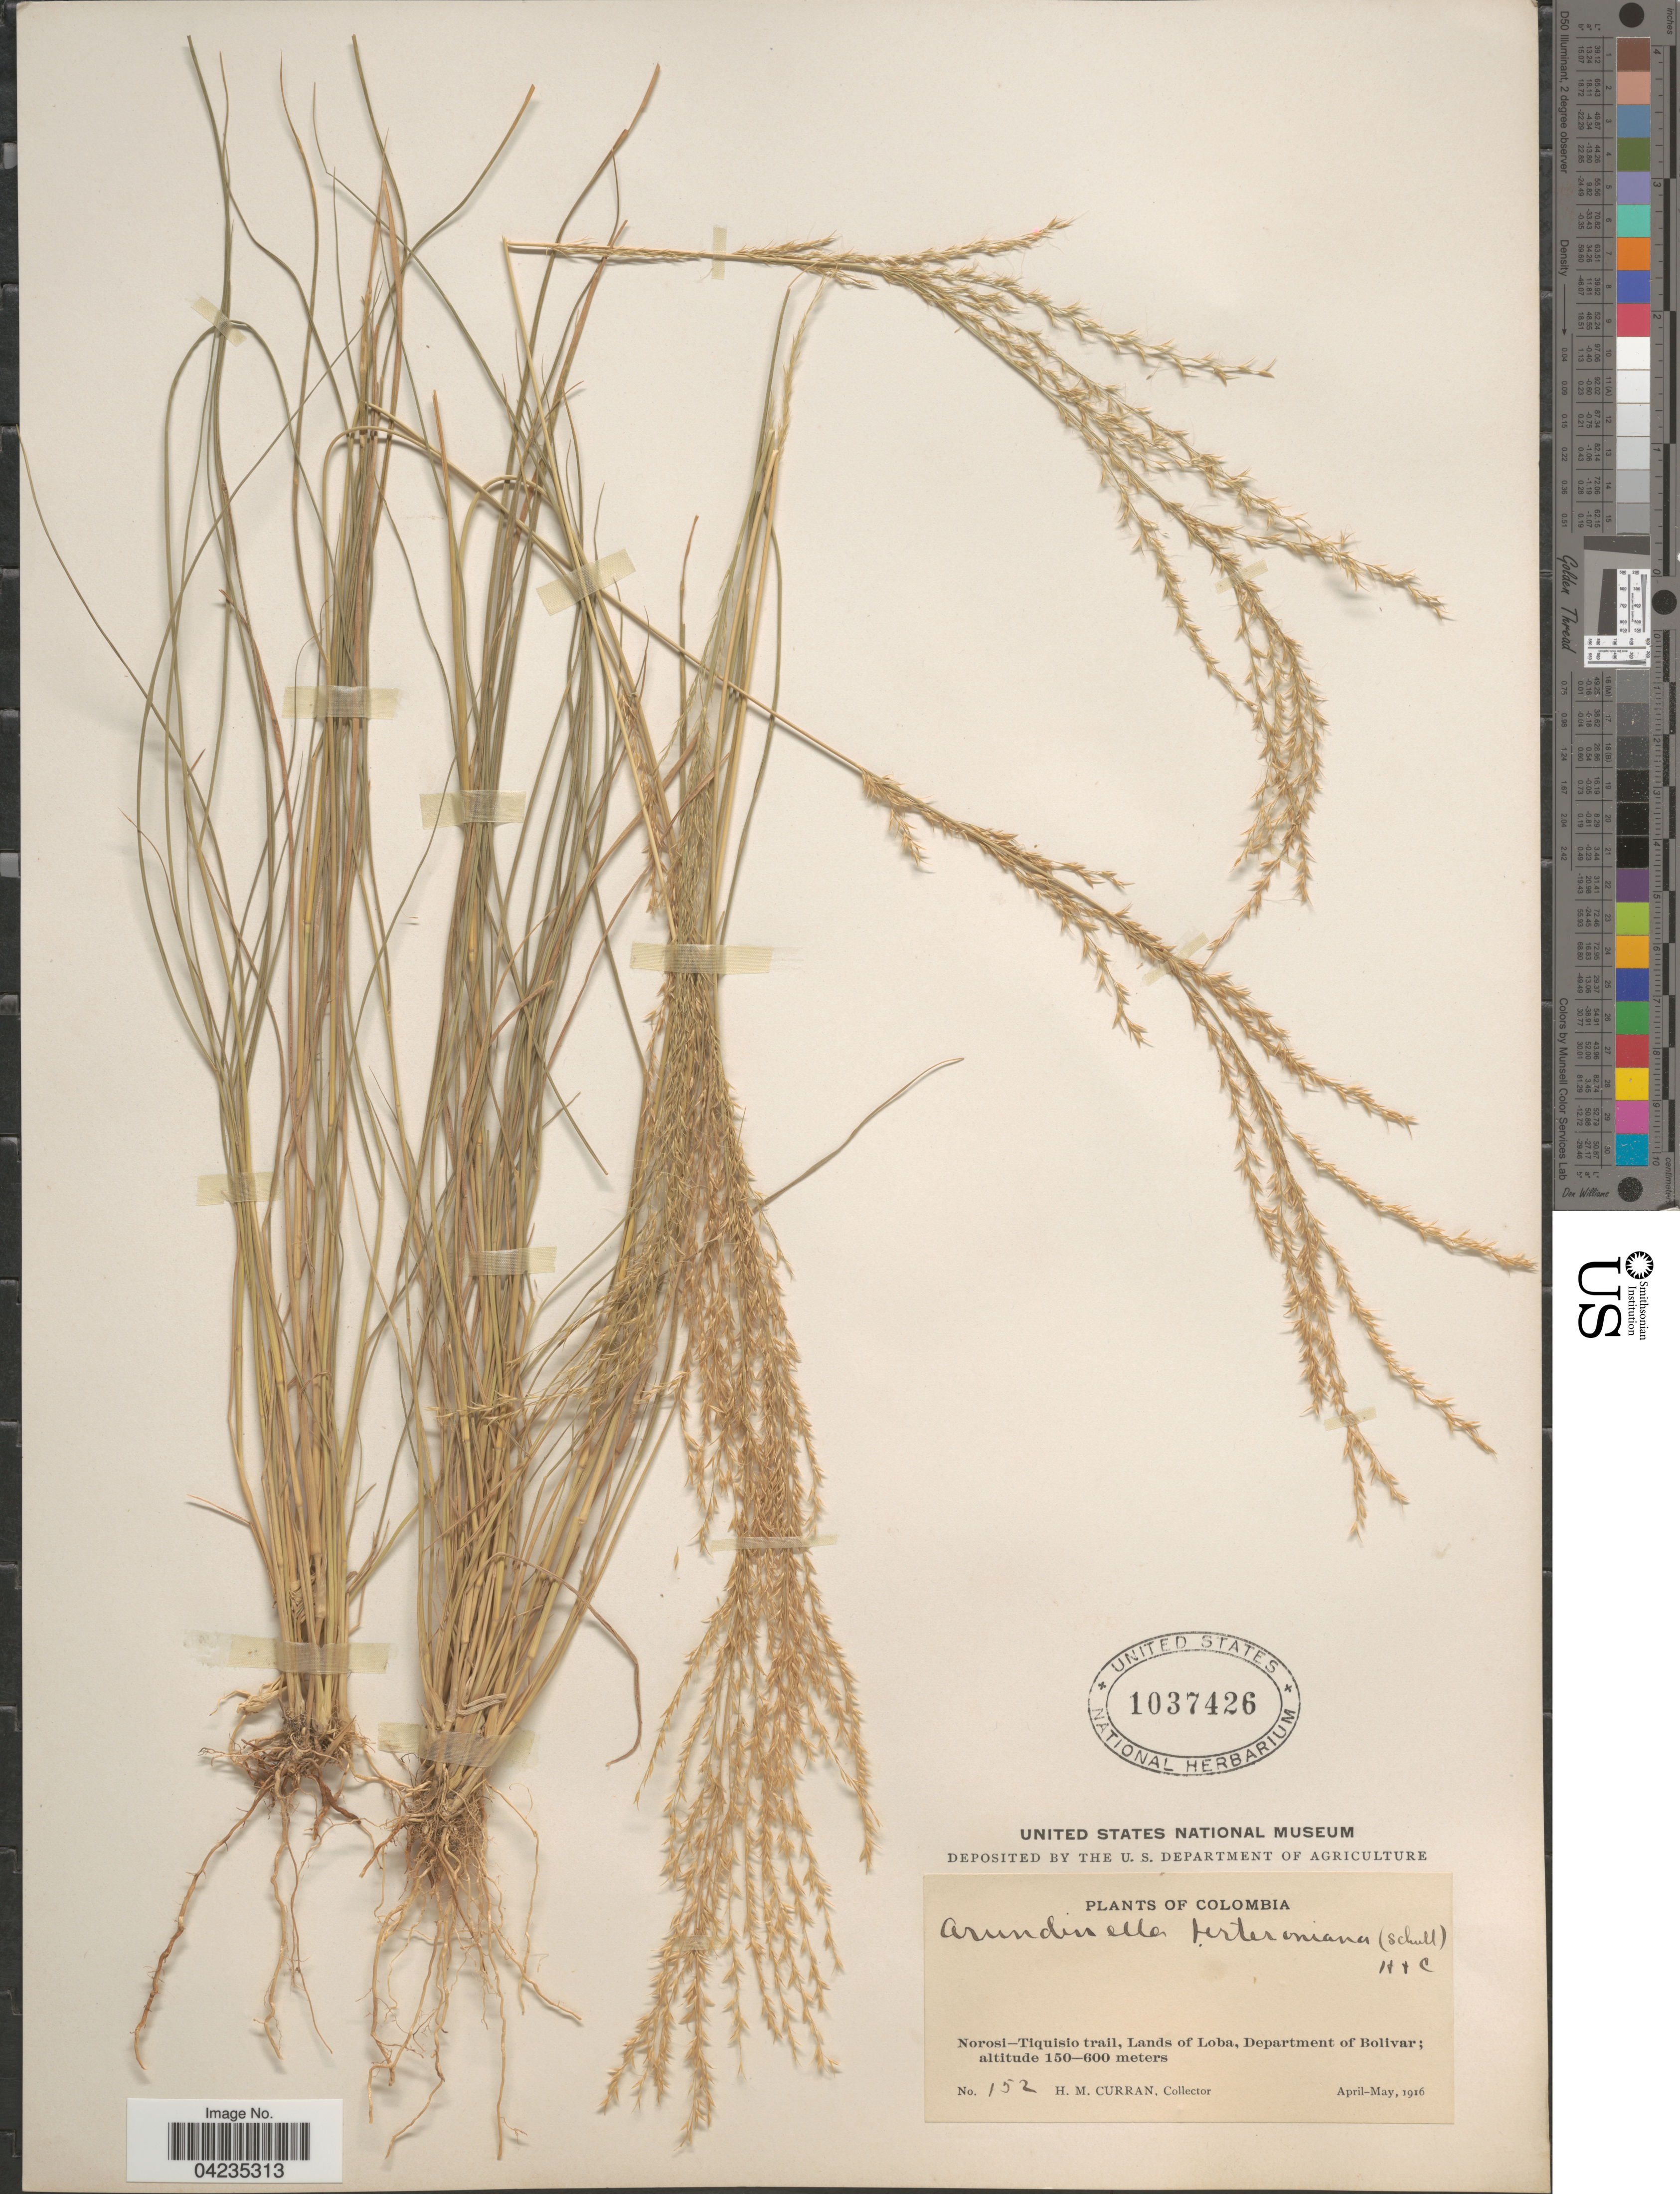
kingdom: Plantae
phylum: Tracheophyta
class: Liliopsida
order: Poales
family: Poaceae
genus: Arundinella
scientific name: Arundinella berteroniana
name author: (Schult.) Hitchc. & Chase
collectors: H. M. Curran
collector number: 152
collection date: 1916-04/1916-05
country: Colombia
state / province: Bolívar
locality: Norosi-Tiquisio trail, Lands of Loba, Department of Bolivar.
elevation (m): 150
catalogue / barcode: US 1037426